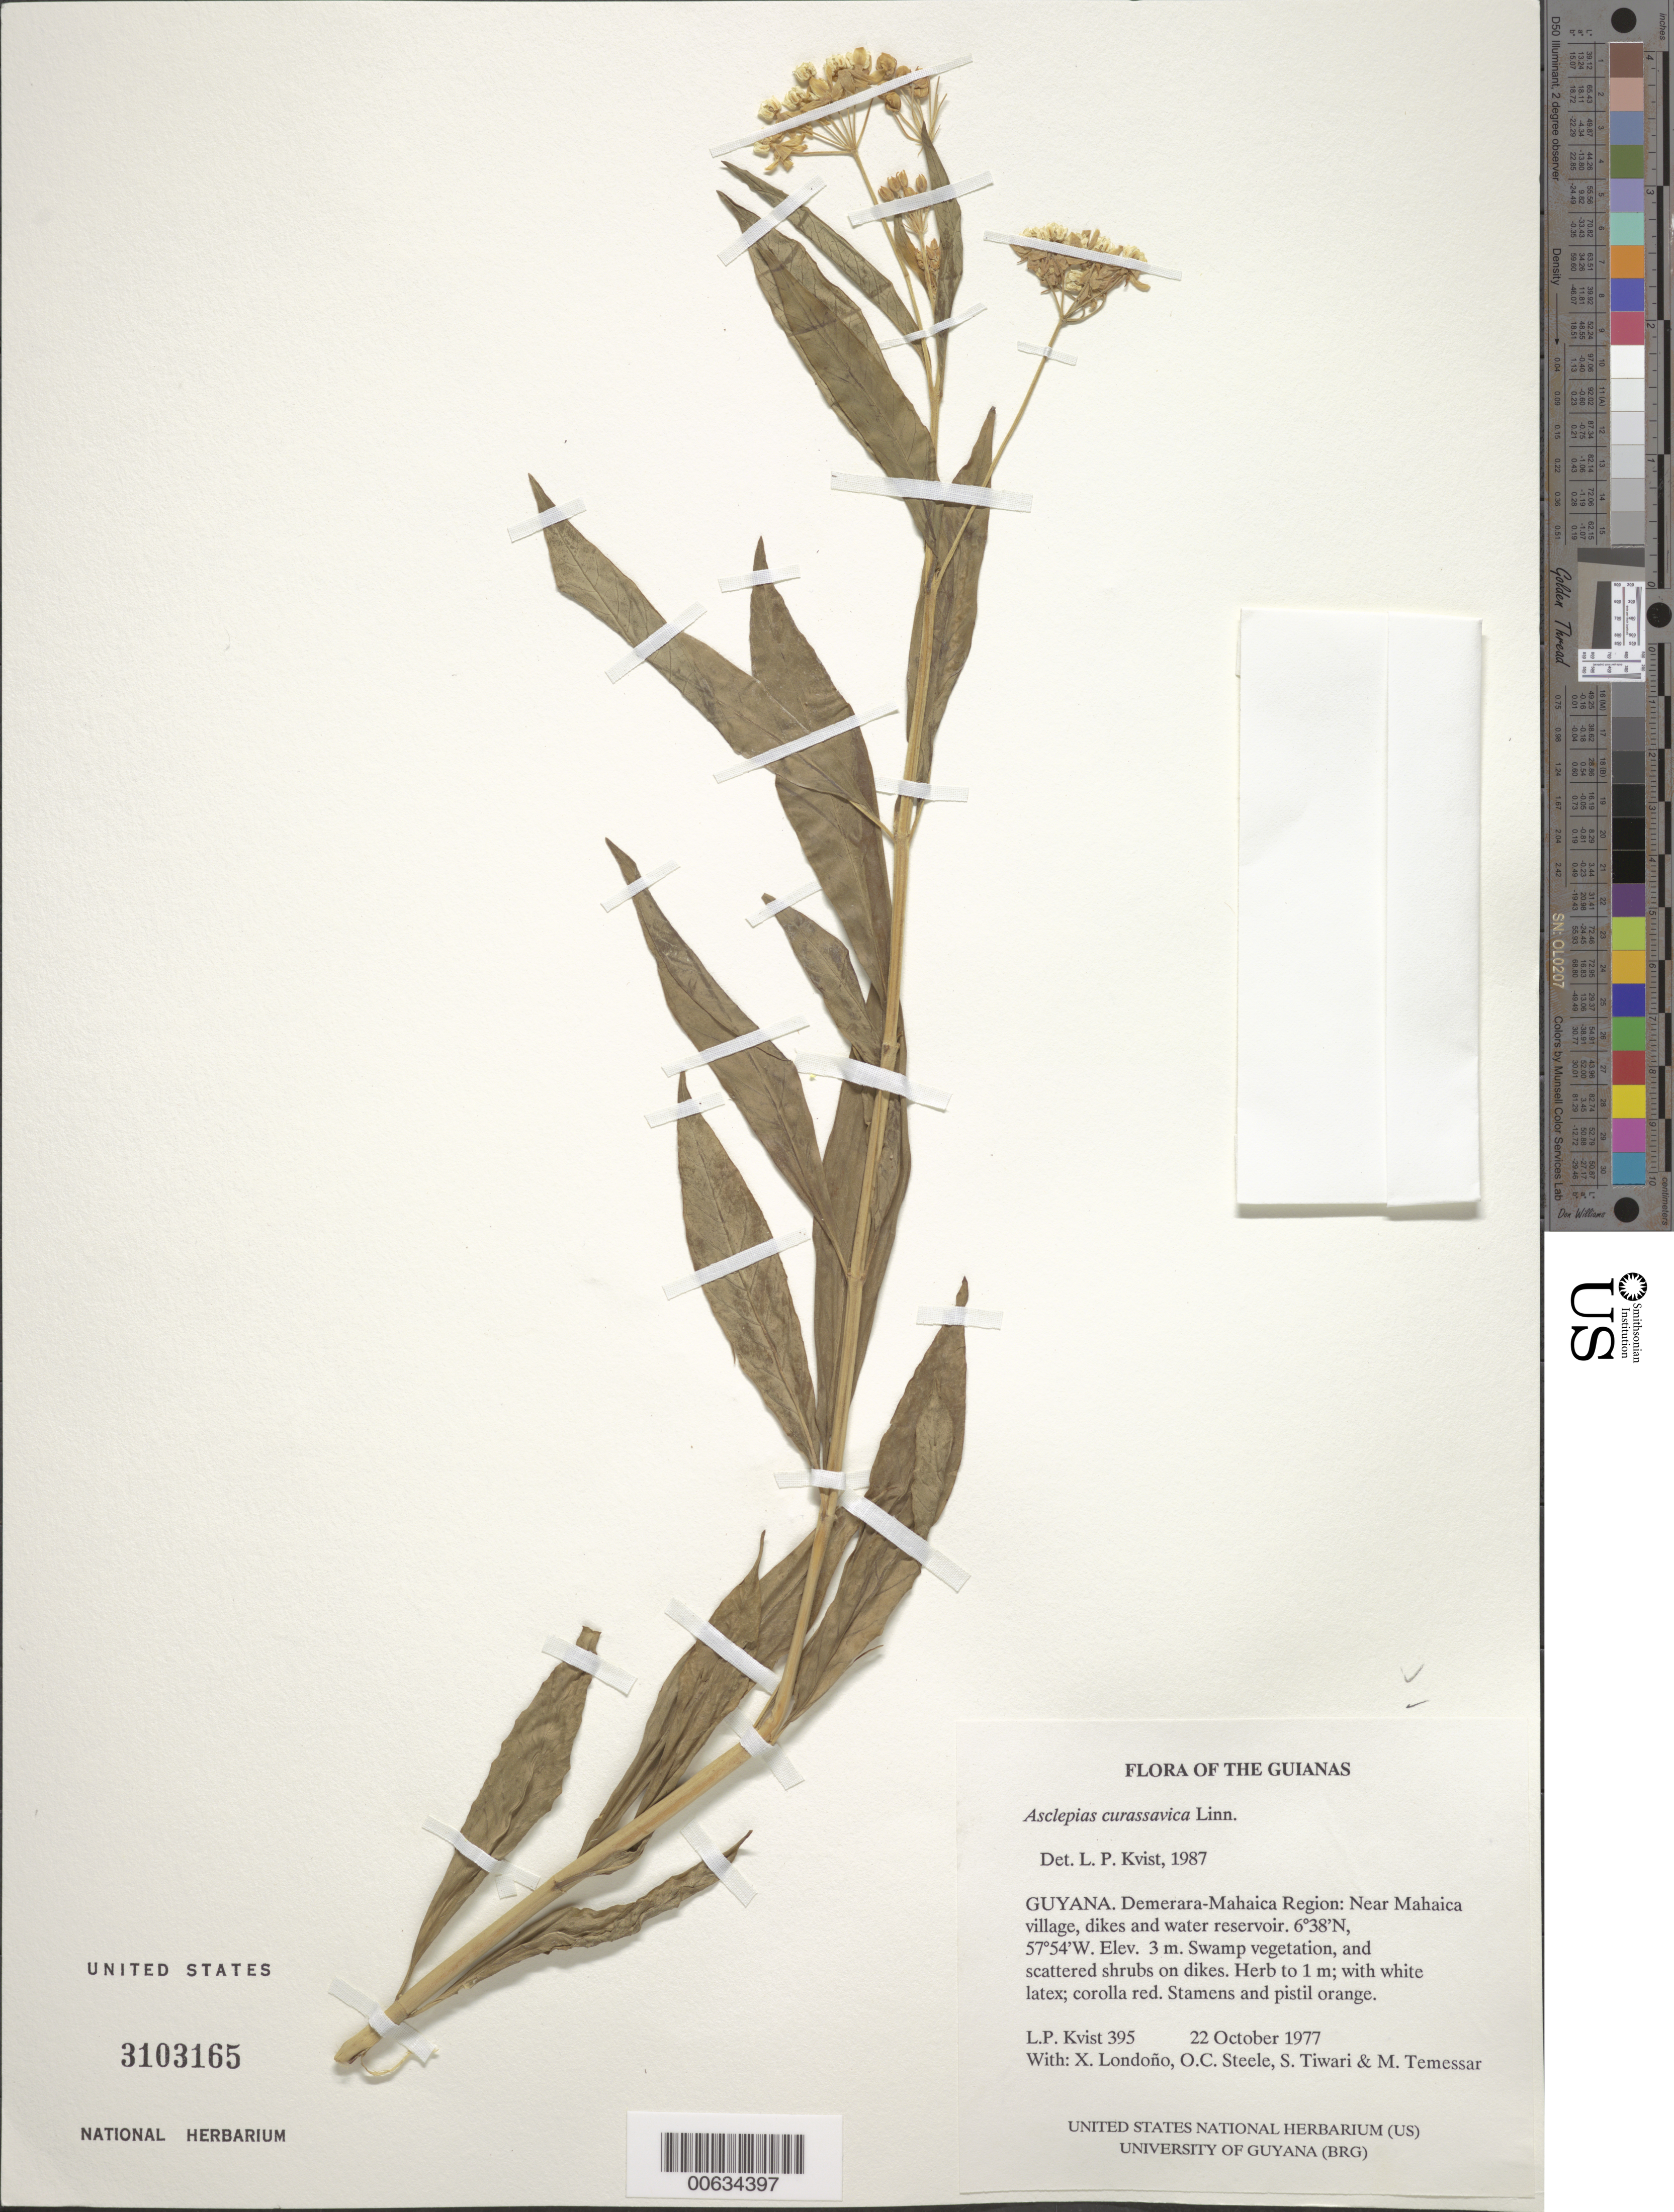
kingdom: Plantae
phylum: Tracheophyta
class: Magnoliopsida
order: Gentianales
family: Apocynaceae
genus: Asclepias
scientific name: Asclepias curassavica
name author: L.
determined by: Kvist, L. P., (US), Smithsonian Institution - National Museum of Natural History (UNITED STATES)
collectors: L. P. Kvist, X. Londoño, O. C. Steele, S. Tiwari & M. Tamessar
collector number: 395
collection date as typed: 22 October 1987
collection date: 1987-10-22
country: Guyana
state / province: Demerara-Mahaica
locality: Near Mahaica village, dikes and water reservoir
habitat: Swamp vegetation, and scattered shrubs on dikes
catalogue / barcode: US 3103165